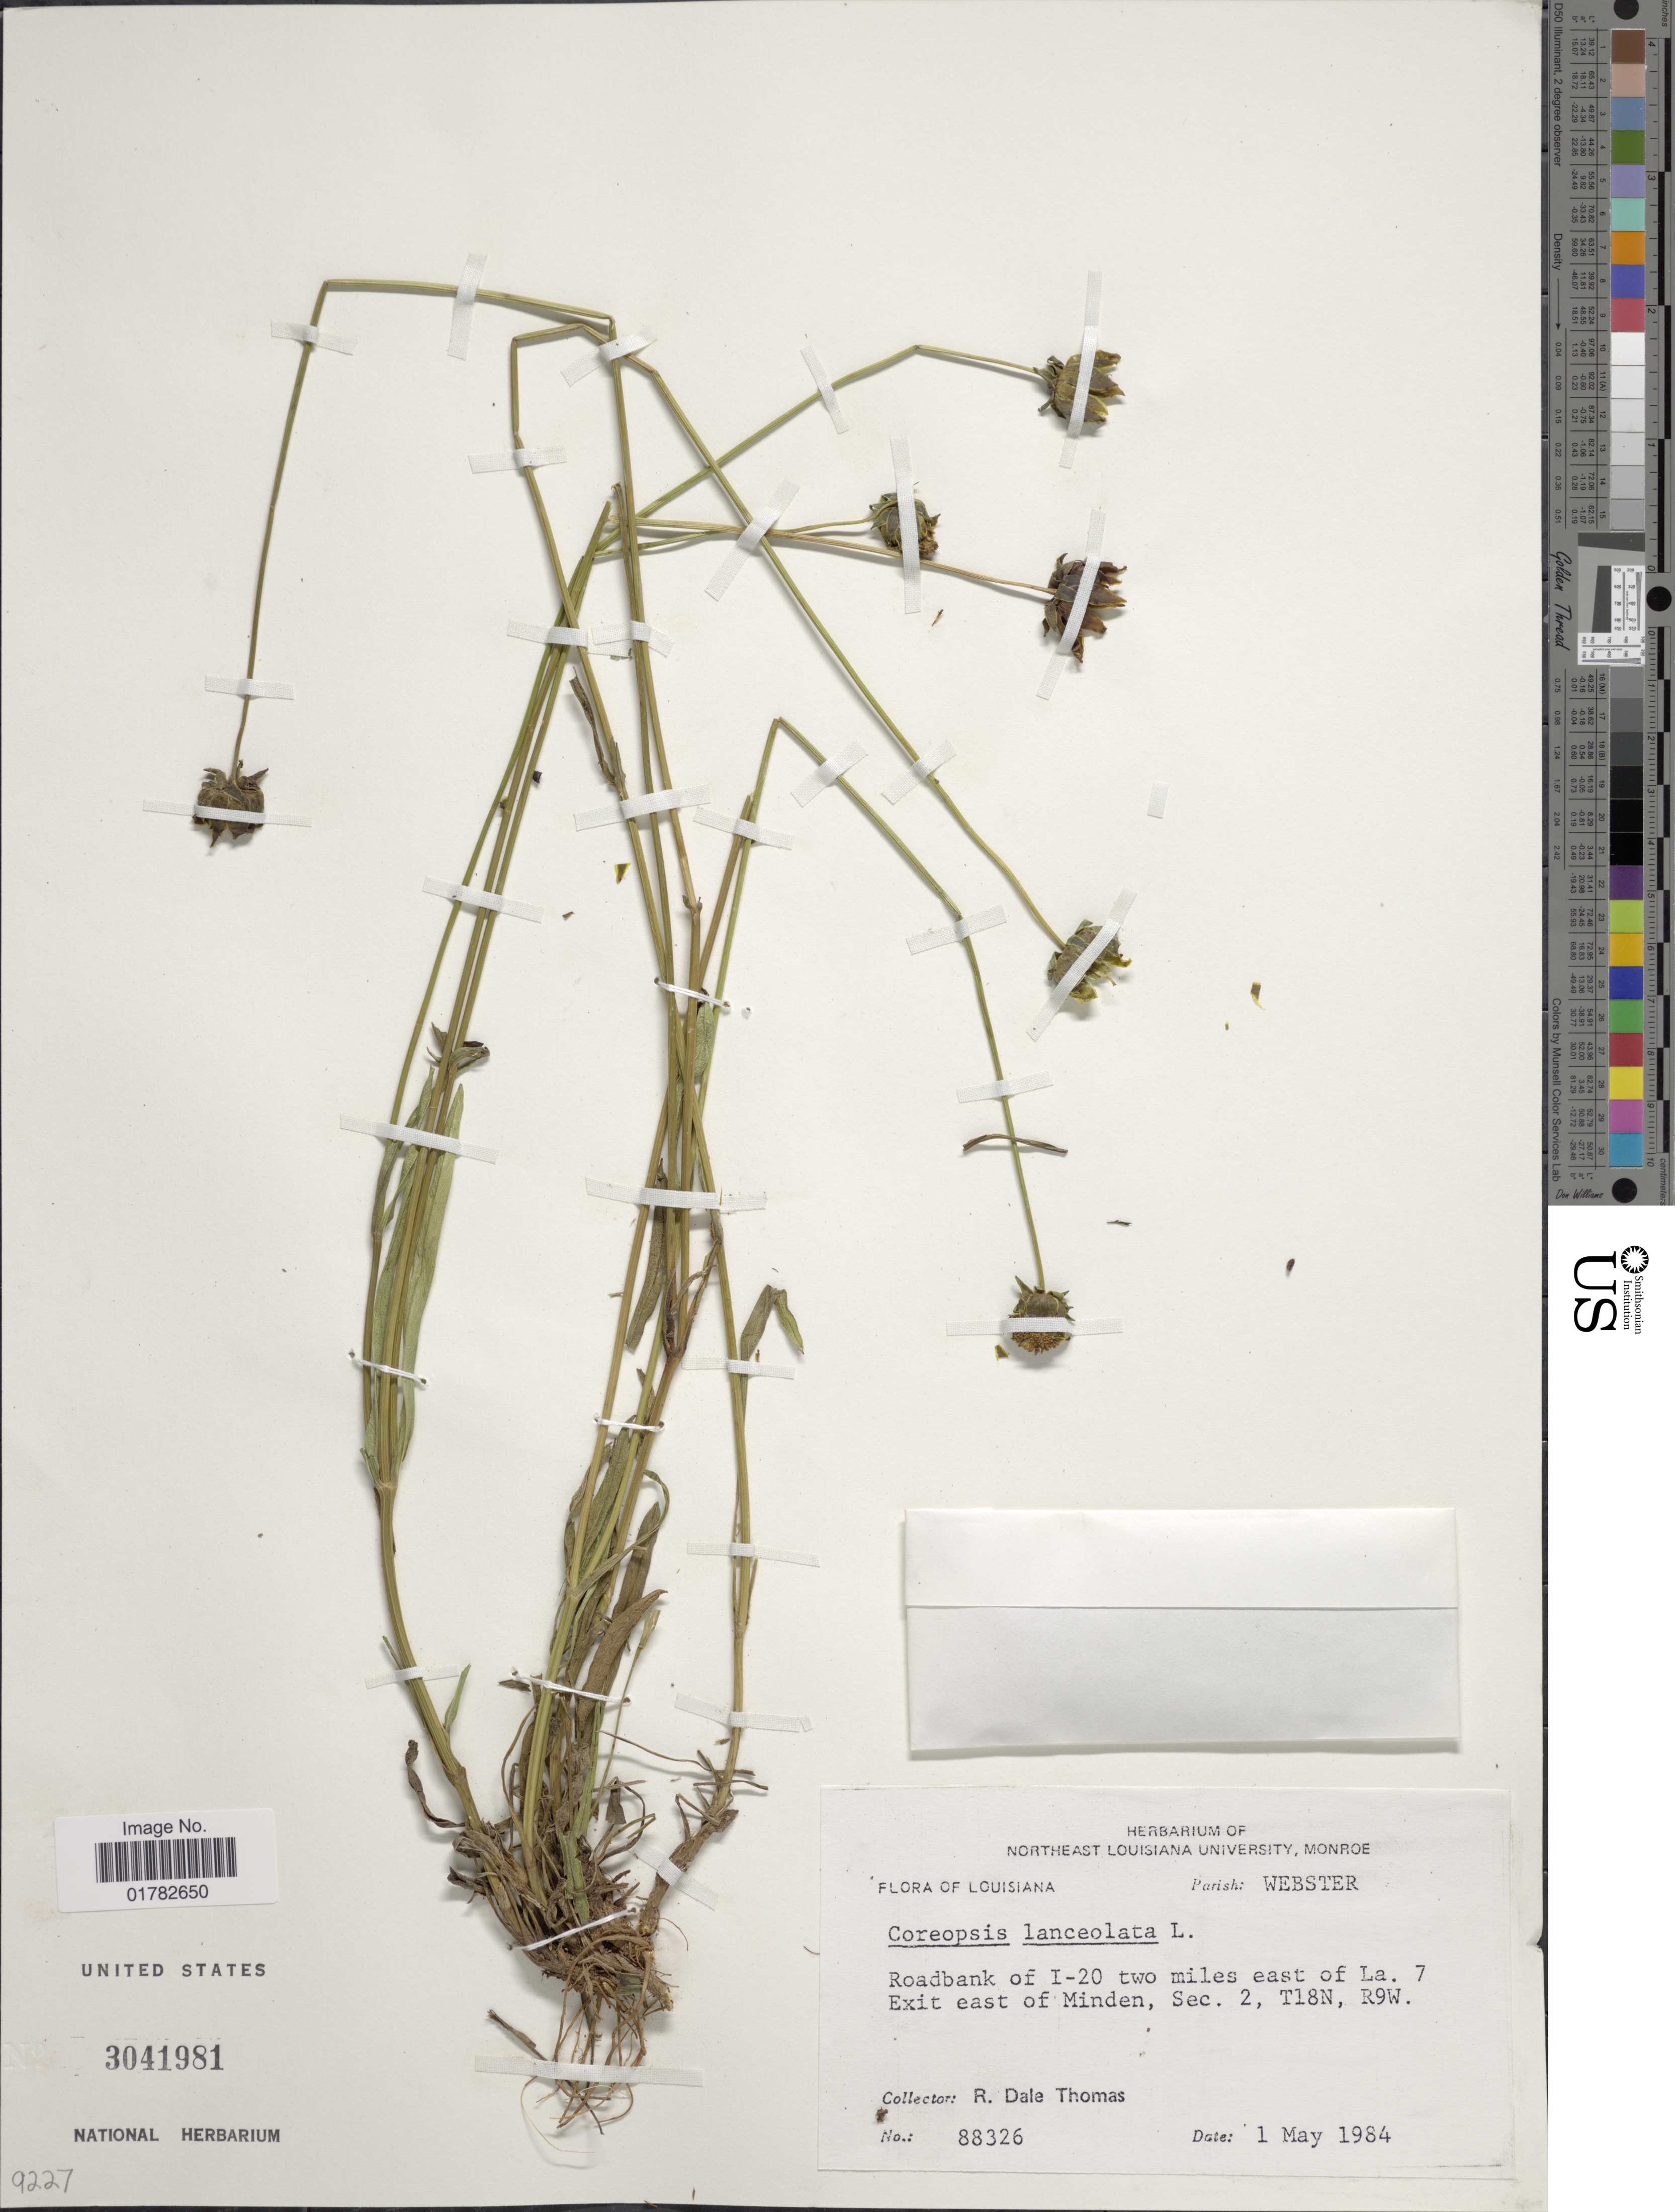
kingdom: Plantae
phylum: Tracheophyta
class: Magnoliopsida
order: Asterales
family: Asteraceae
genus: Coreopsis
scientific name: Coreopsis lanceolata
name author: L.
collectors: R. Thomas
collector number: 88326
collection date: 1984-05-01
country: United States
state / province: Louisiana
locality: Parish: Webster, roadbank of I-20 two miles east of La. 7 Exit east of Minden, Sec. 2, T18N, R9W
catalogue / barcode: US 3041981